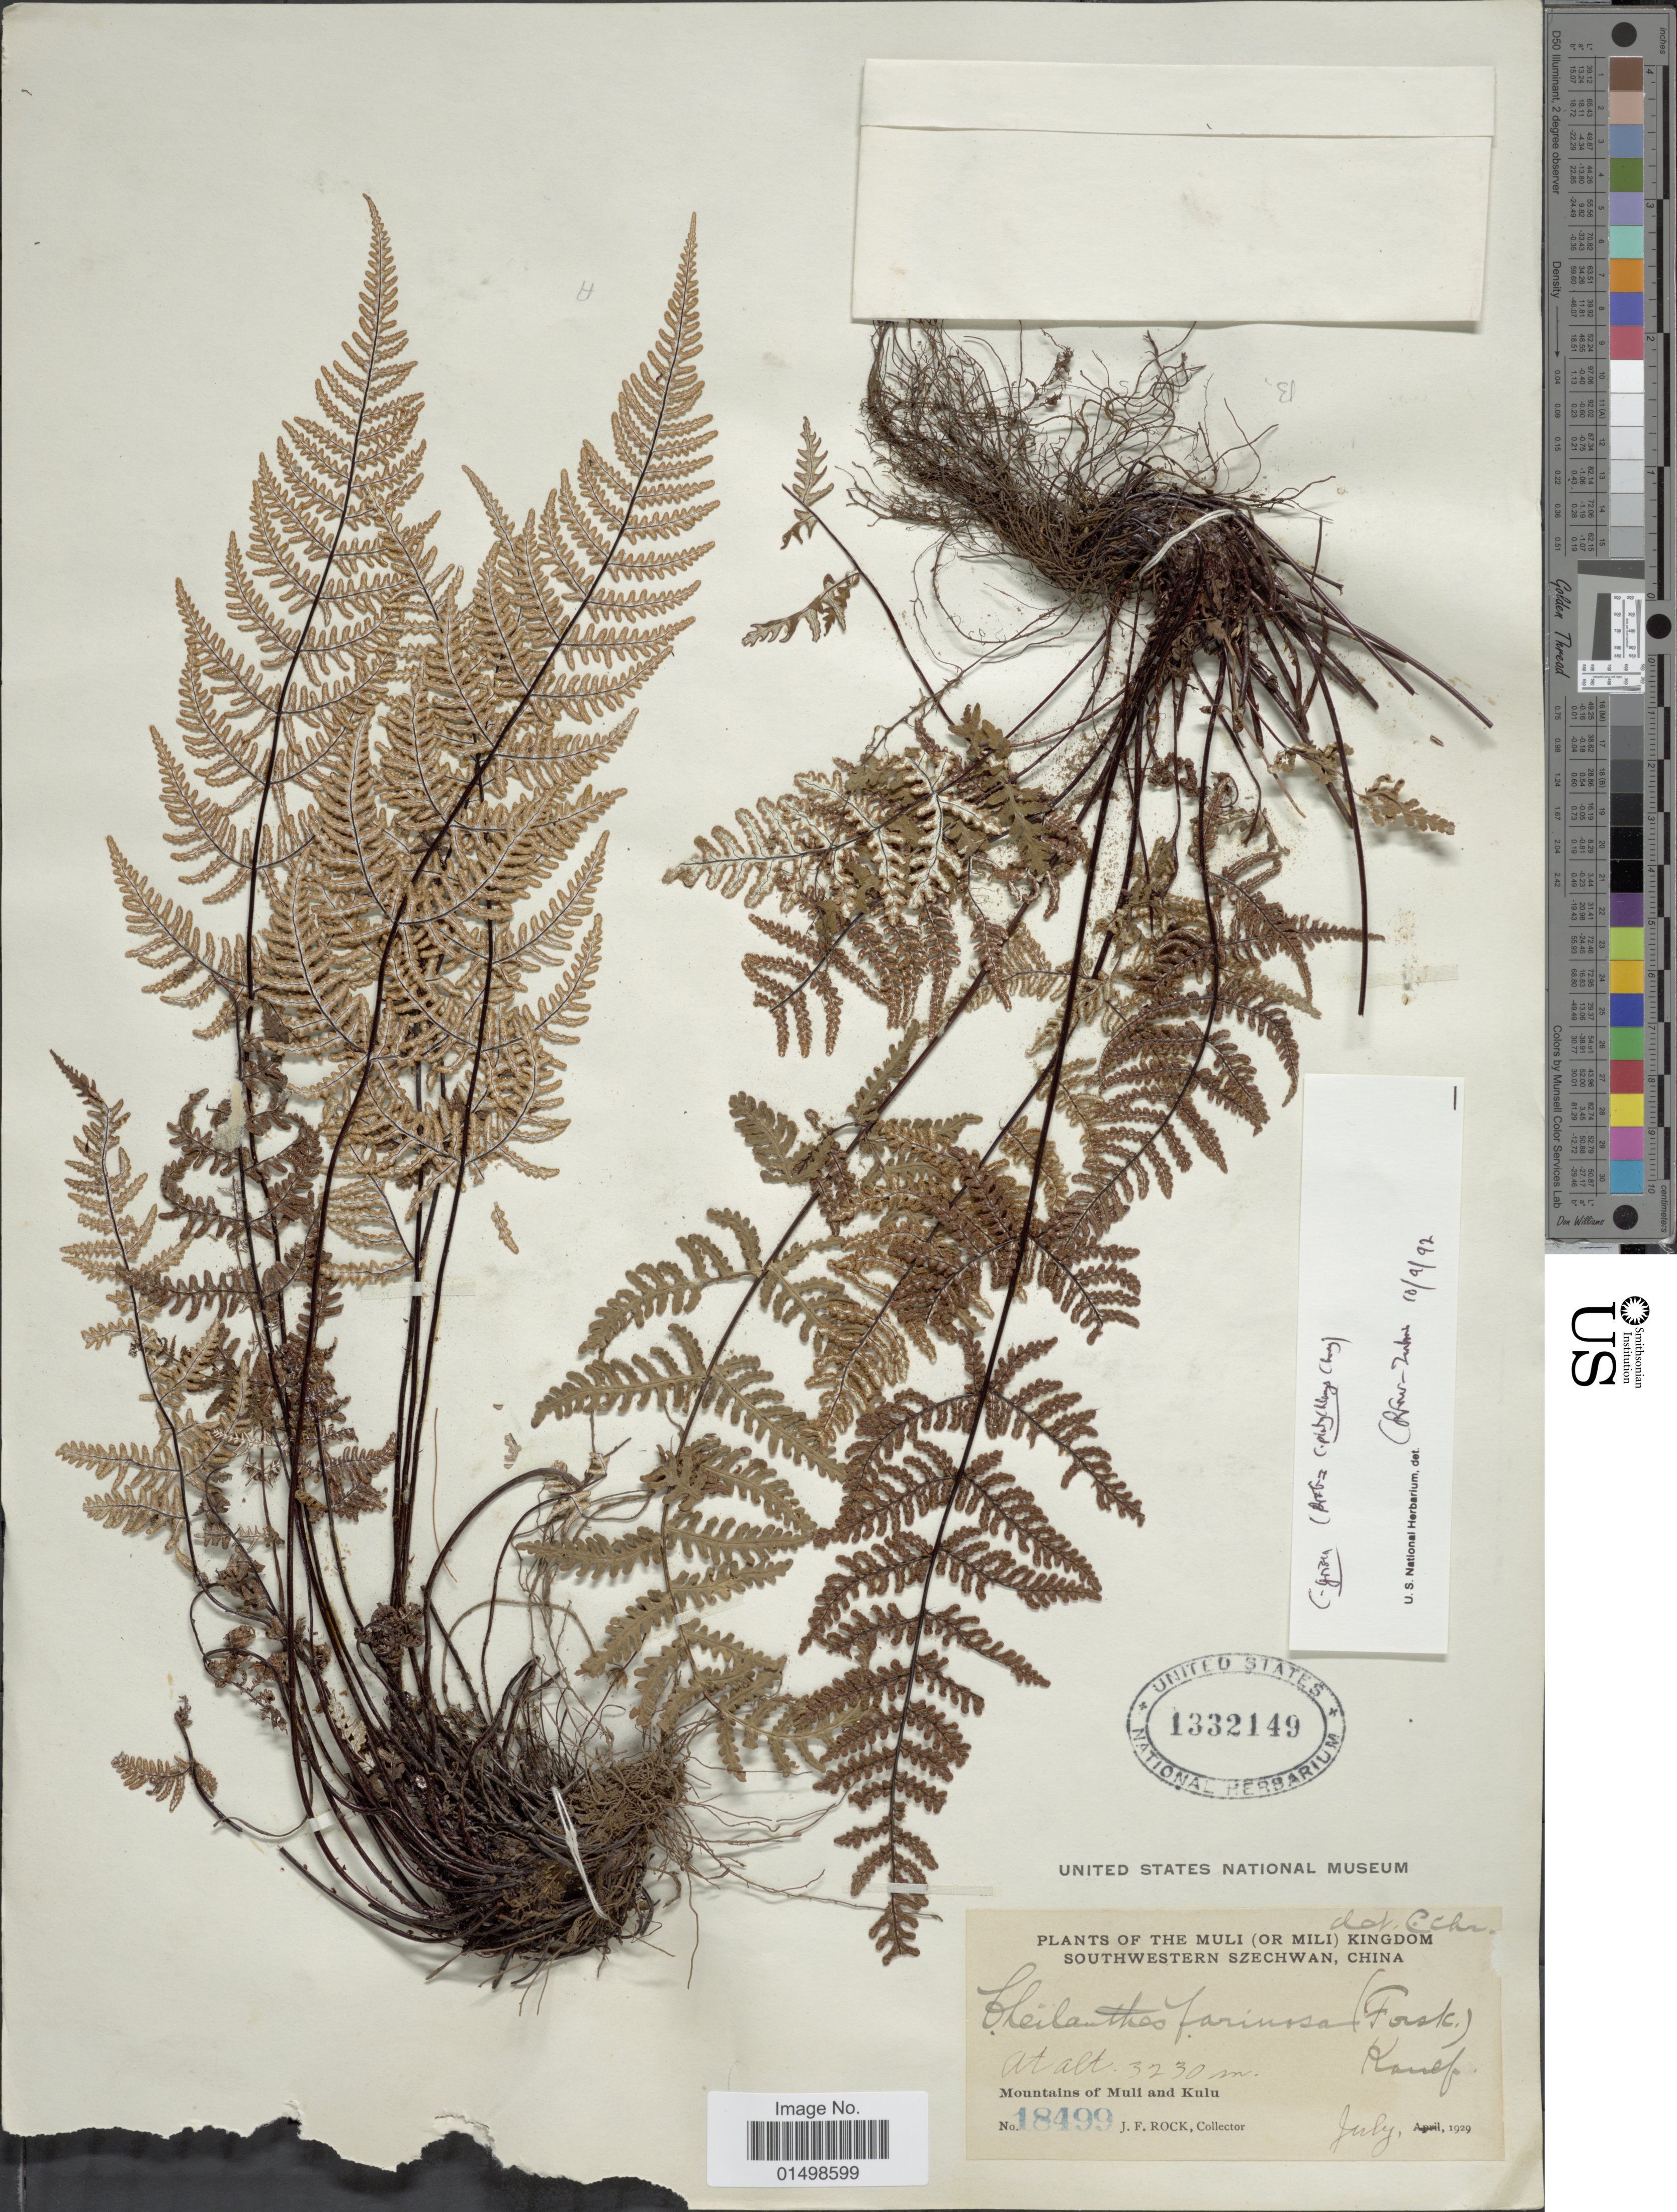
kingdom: Plantae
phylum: Tracheophyta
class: Polypodiopsida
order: Polypodiales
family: Pteridaceae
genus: Aleuritopteris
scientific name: Aleuritopteris grisea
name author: (Blanford) Panigrahi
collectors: J. Rock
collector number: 18499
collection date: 1929-07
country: China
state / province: Sichuan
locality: Plants of the Muli (or Mili) Kingdom Southwestern Szechwan, China. Mountains of Muli and Kulu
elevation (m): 3230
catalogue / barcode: US 1332149